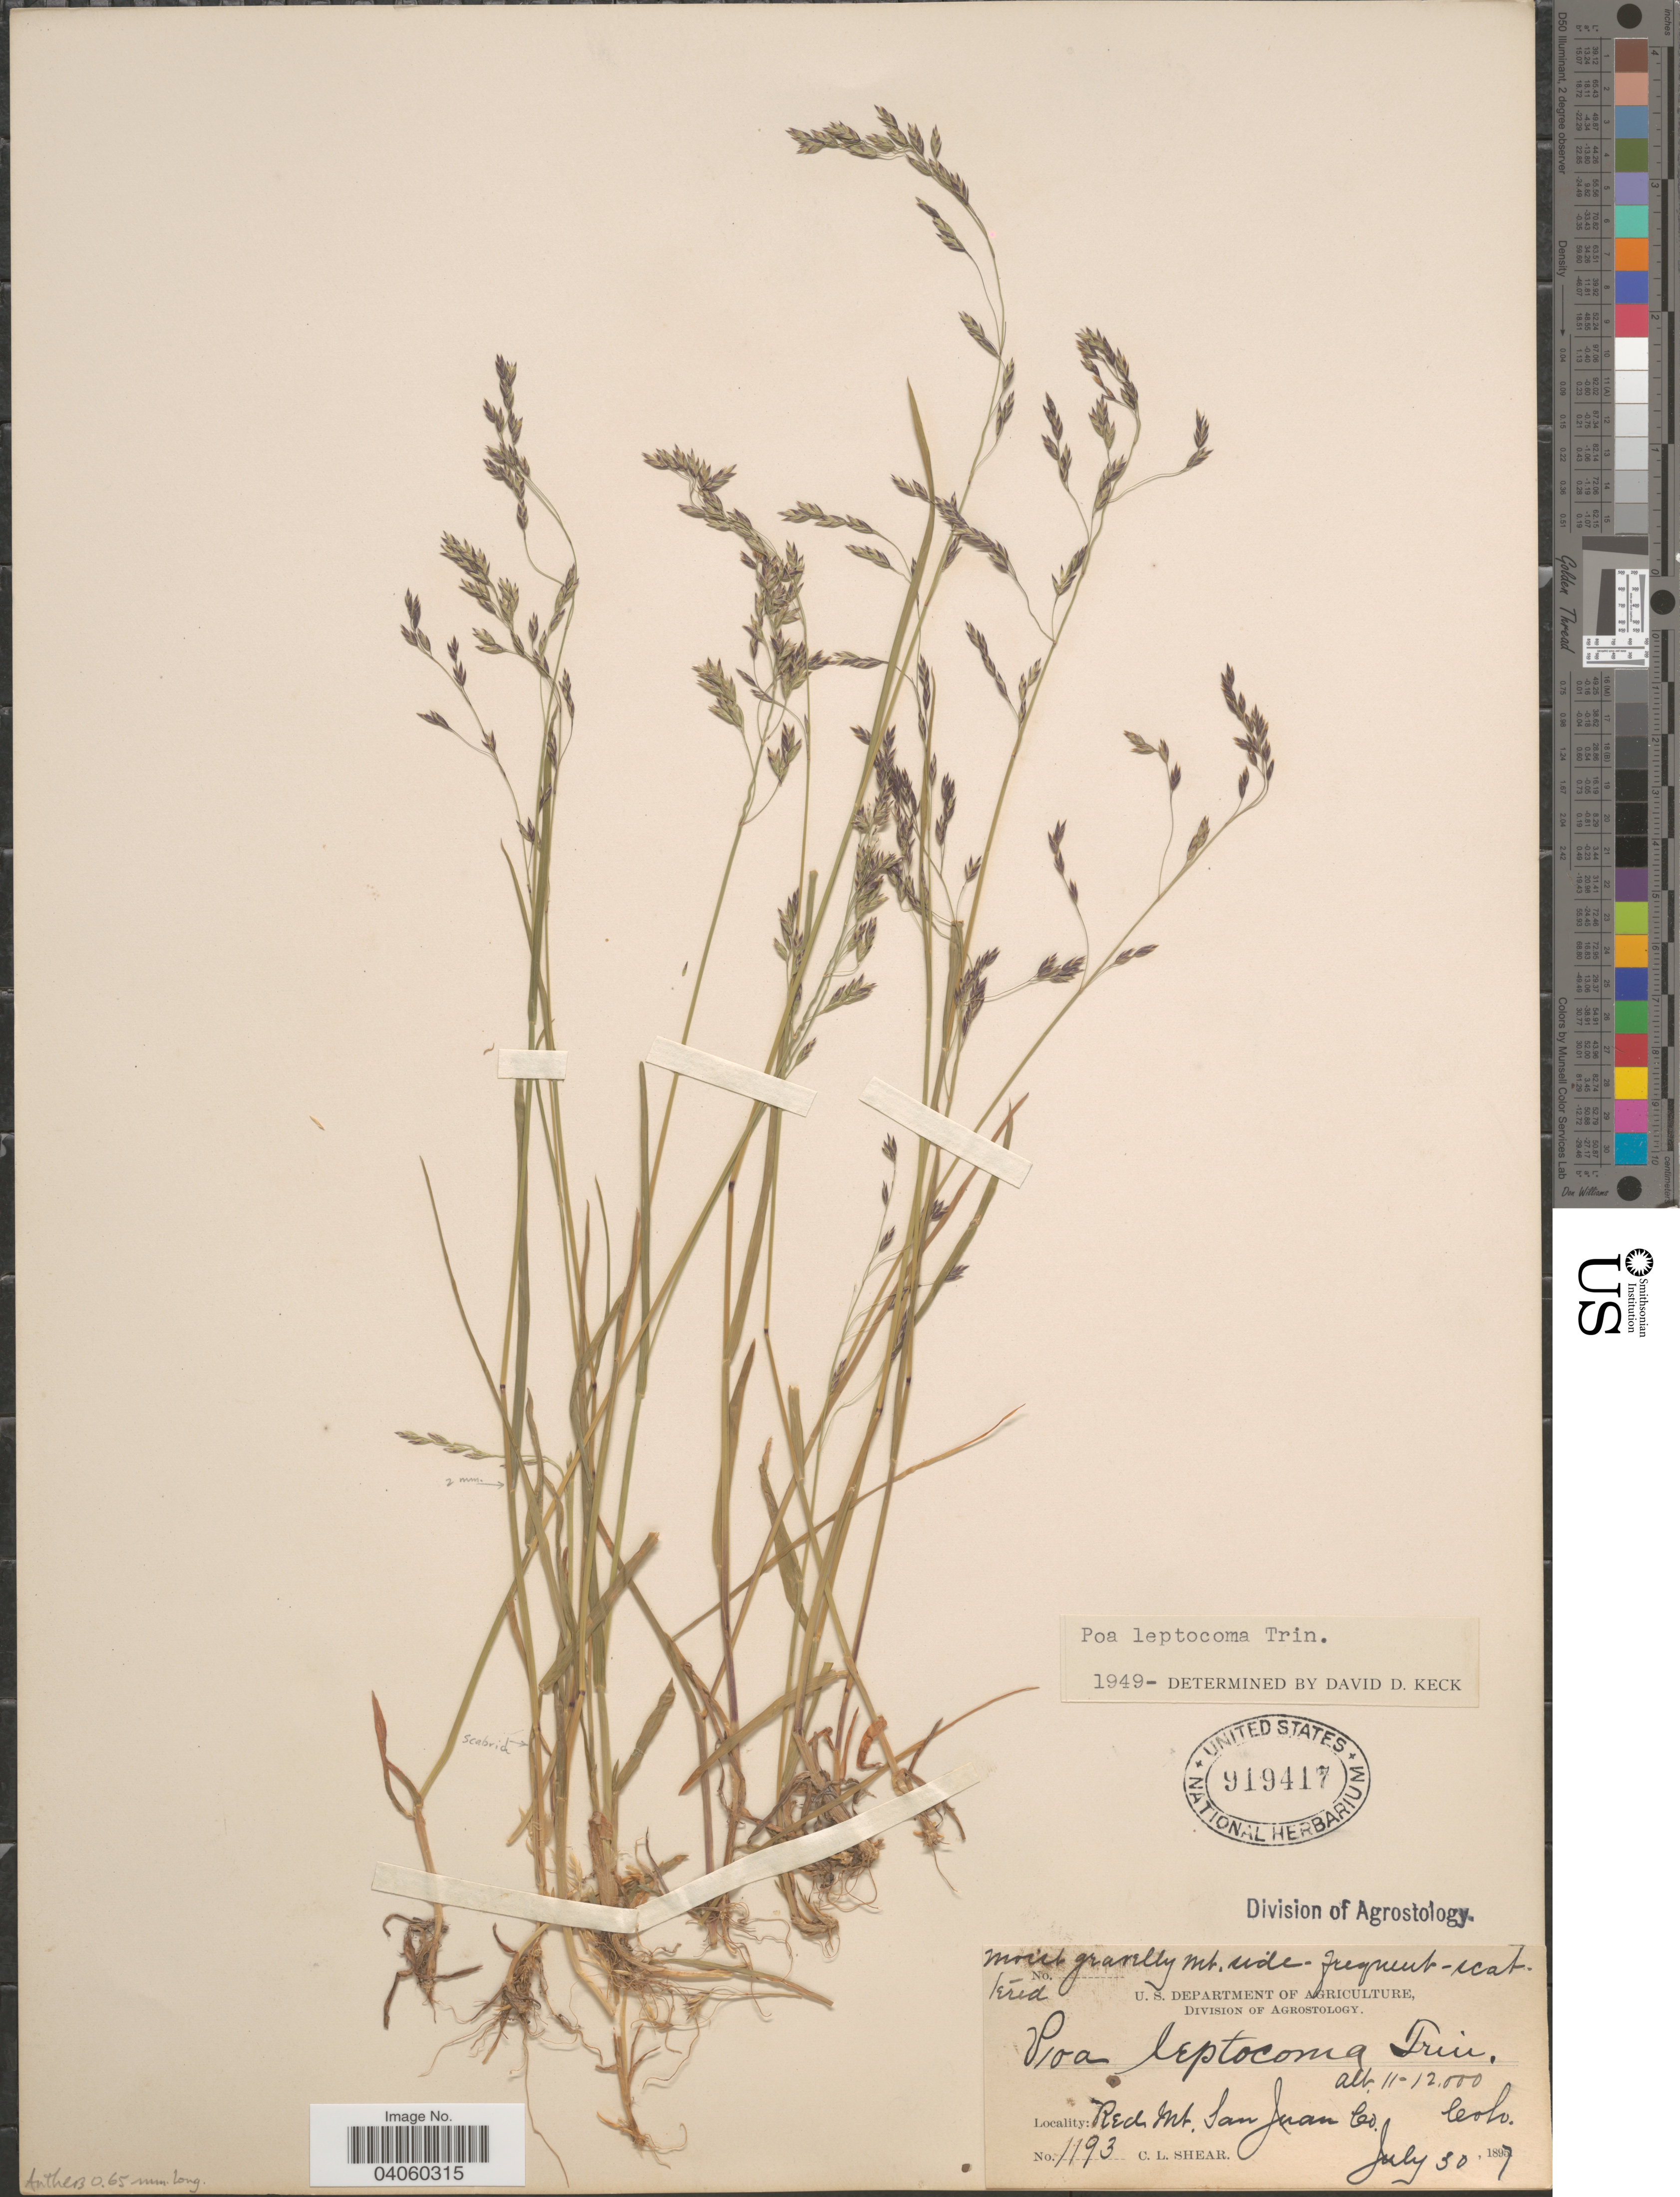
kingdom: Plantae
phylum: Tracheophyta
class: Liliopsida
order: Poales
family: Poaceae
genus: Poa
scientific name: Poa leptocoma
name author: Trin.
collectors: C. L. Shear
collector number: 1193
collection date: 1897-07-30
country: United States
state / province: Colorado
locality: Red Mt. San Juan Co.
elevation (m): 3353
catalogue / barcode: US 919417